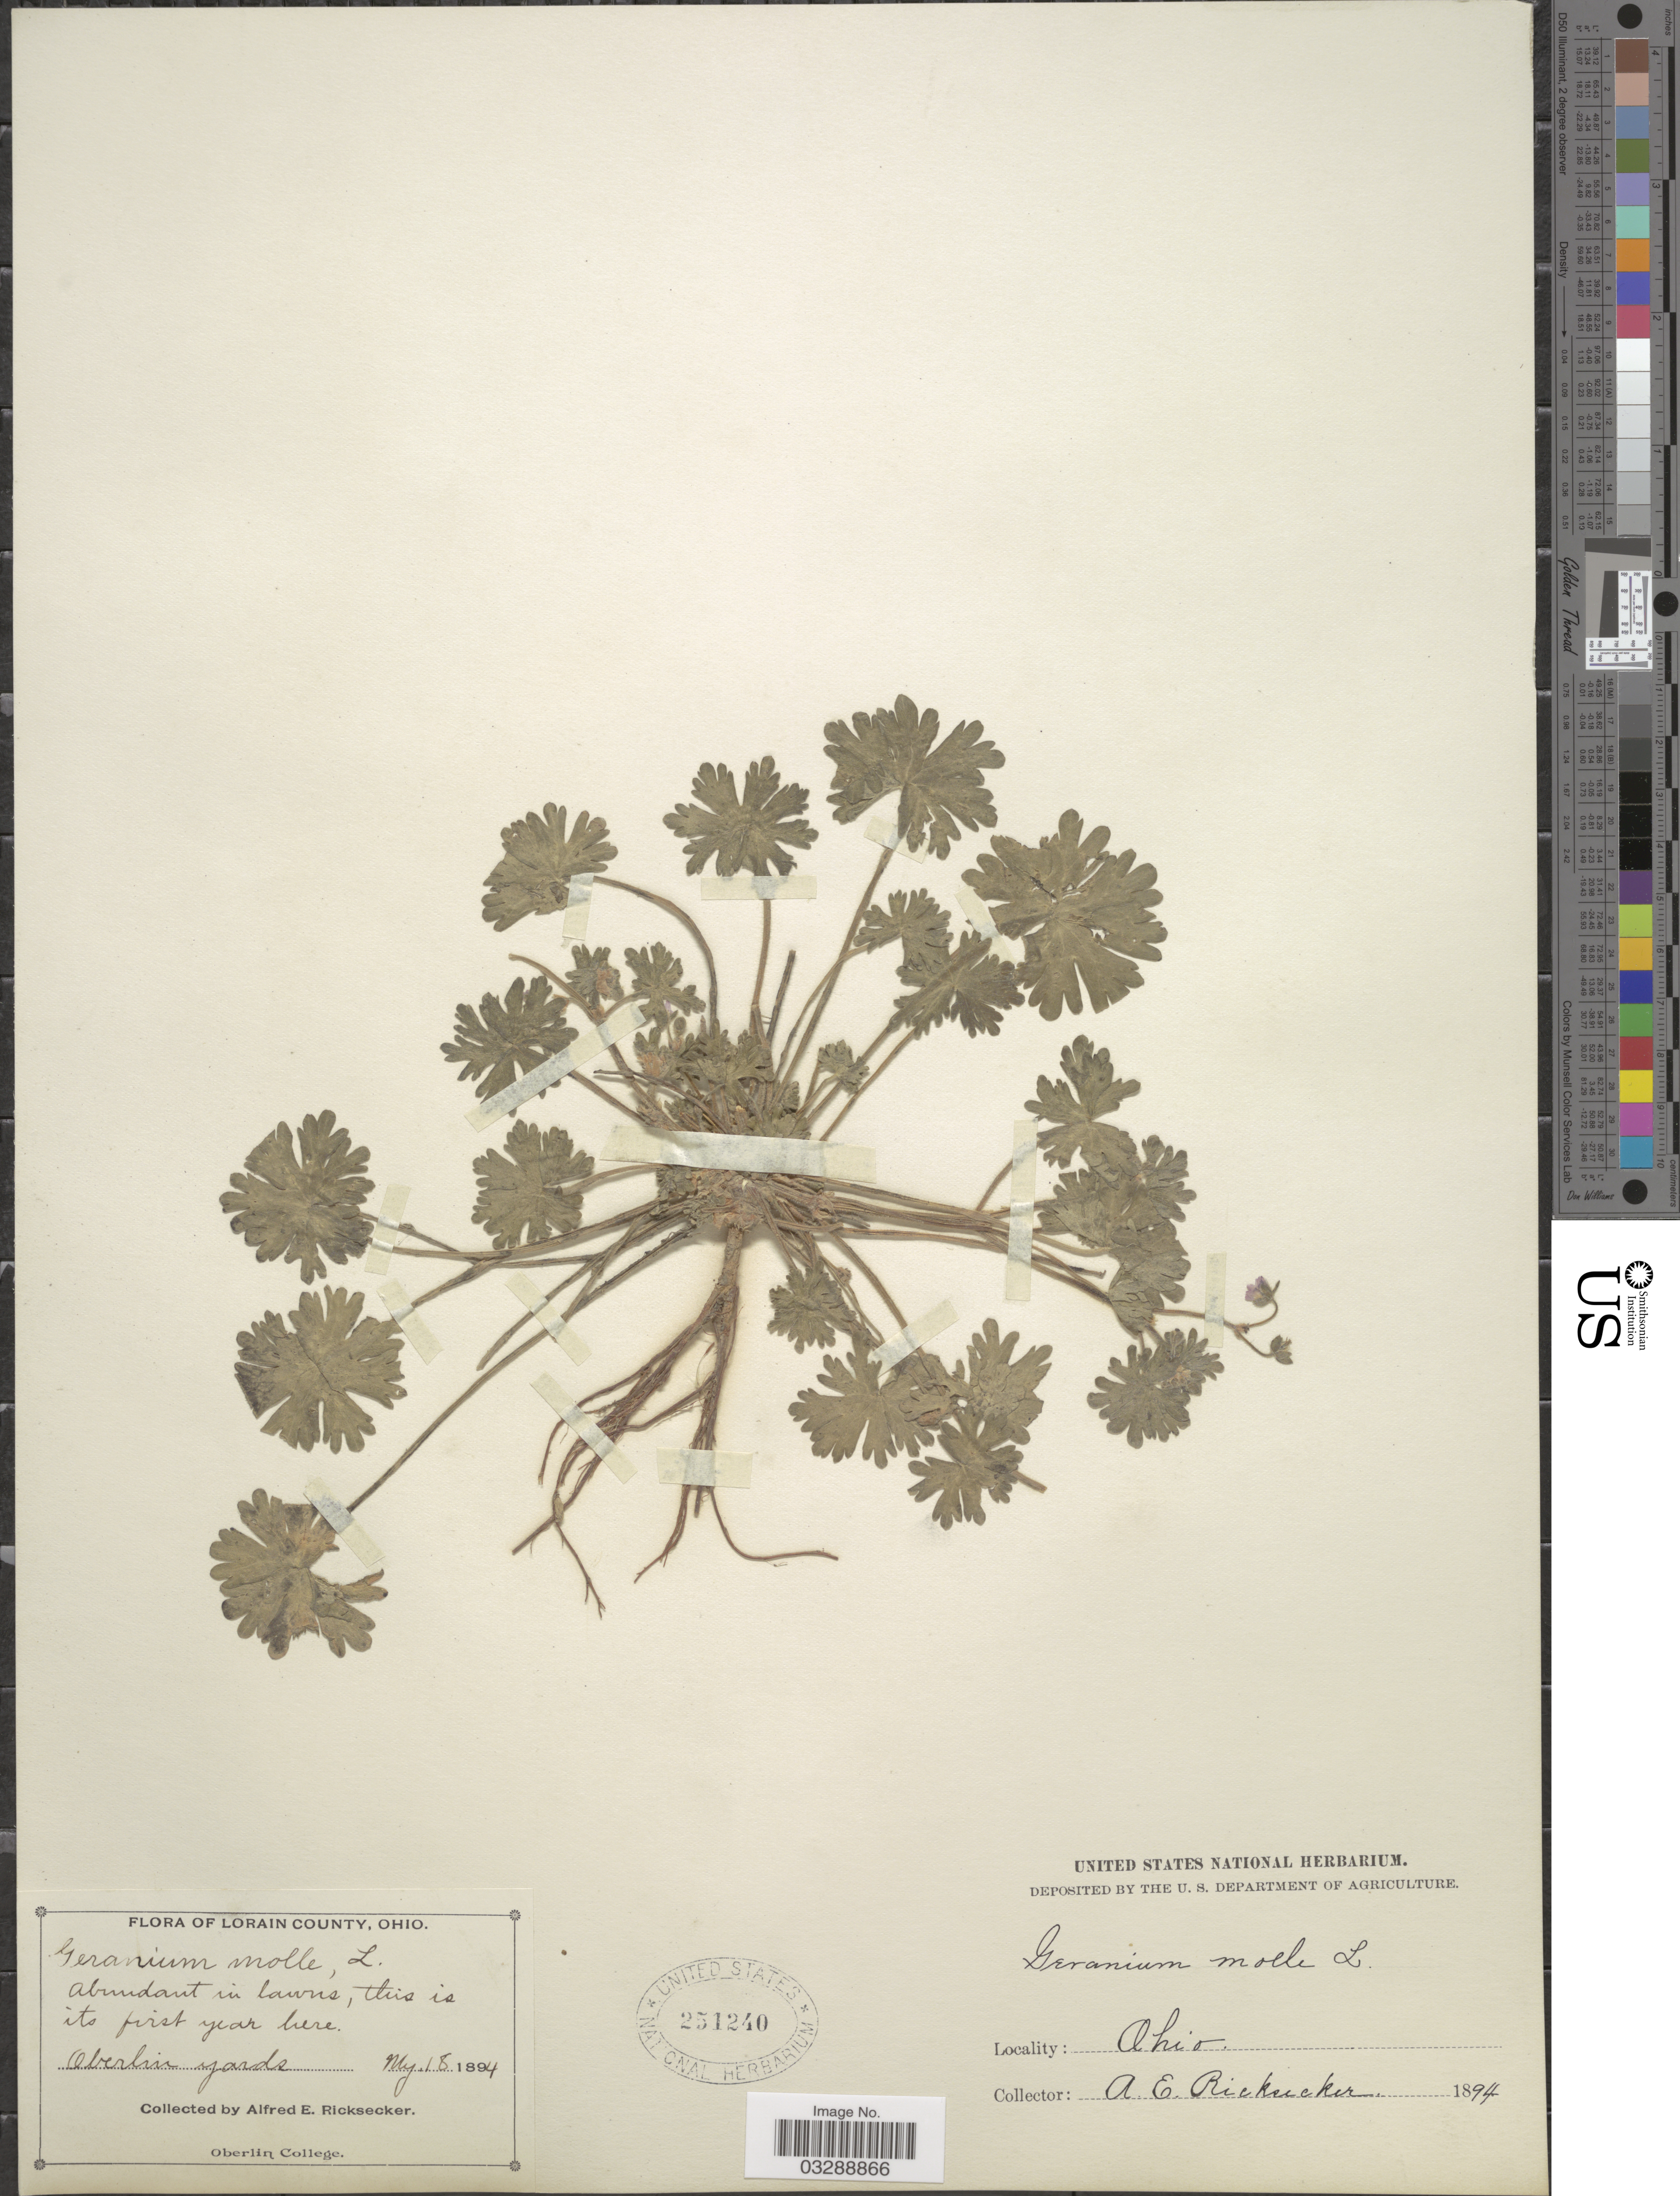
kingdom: Plantae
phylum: Tracheophyta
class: Magnoliopsida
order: Geraniales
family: Geraniaceae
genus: Geranium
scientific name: Geranium molle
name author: L.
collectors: A. E. Ricksecker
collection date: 1894-05-18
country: United States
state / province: Ohio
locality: Lorain County. Oberlin yards.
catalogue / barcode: US 251240